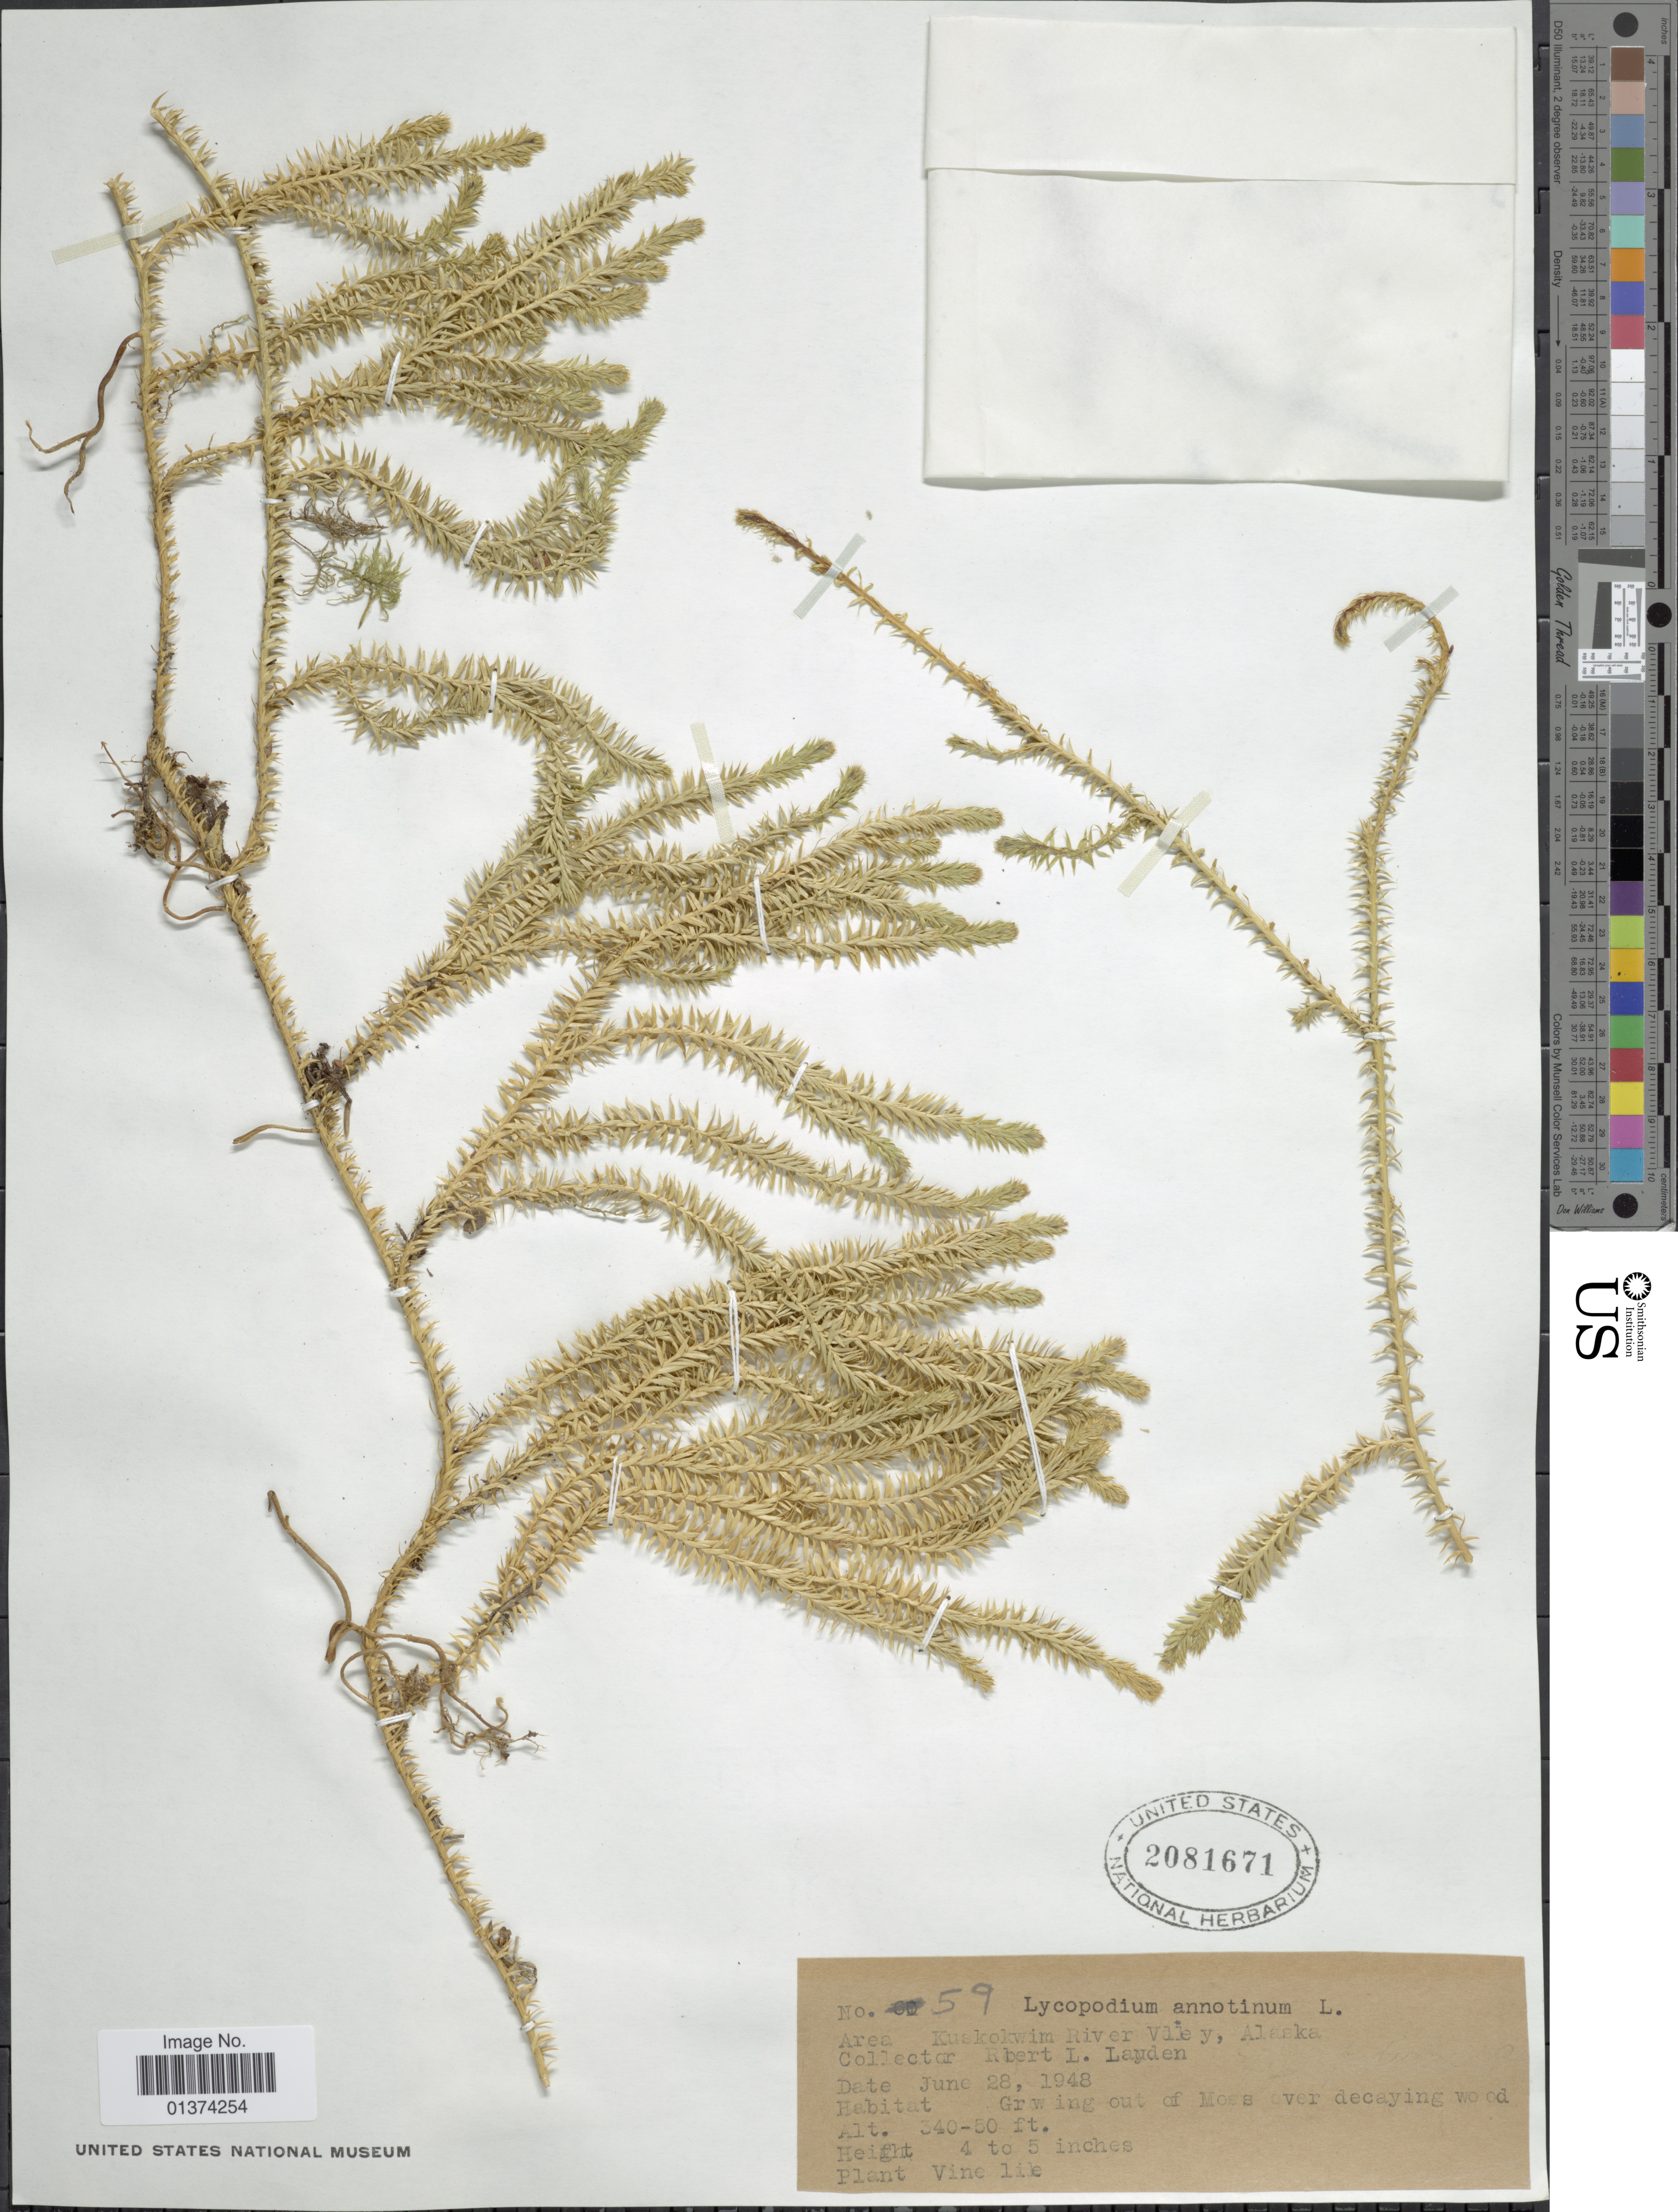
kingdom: Plantae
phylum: Tracheophyta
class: Lycopodiopsida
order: Lycopodiales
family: Lycopodiaceae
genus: Spinulum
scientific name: Spinulum annotinum subsp. annotinum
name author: (L.) A. Haines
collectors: R. Layden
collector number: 59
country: United States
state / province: Alaska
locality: Area Kuskokwim River Valley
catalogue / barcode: US 2081671